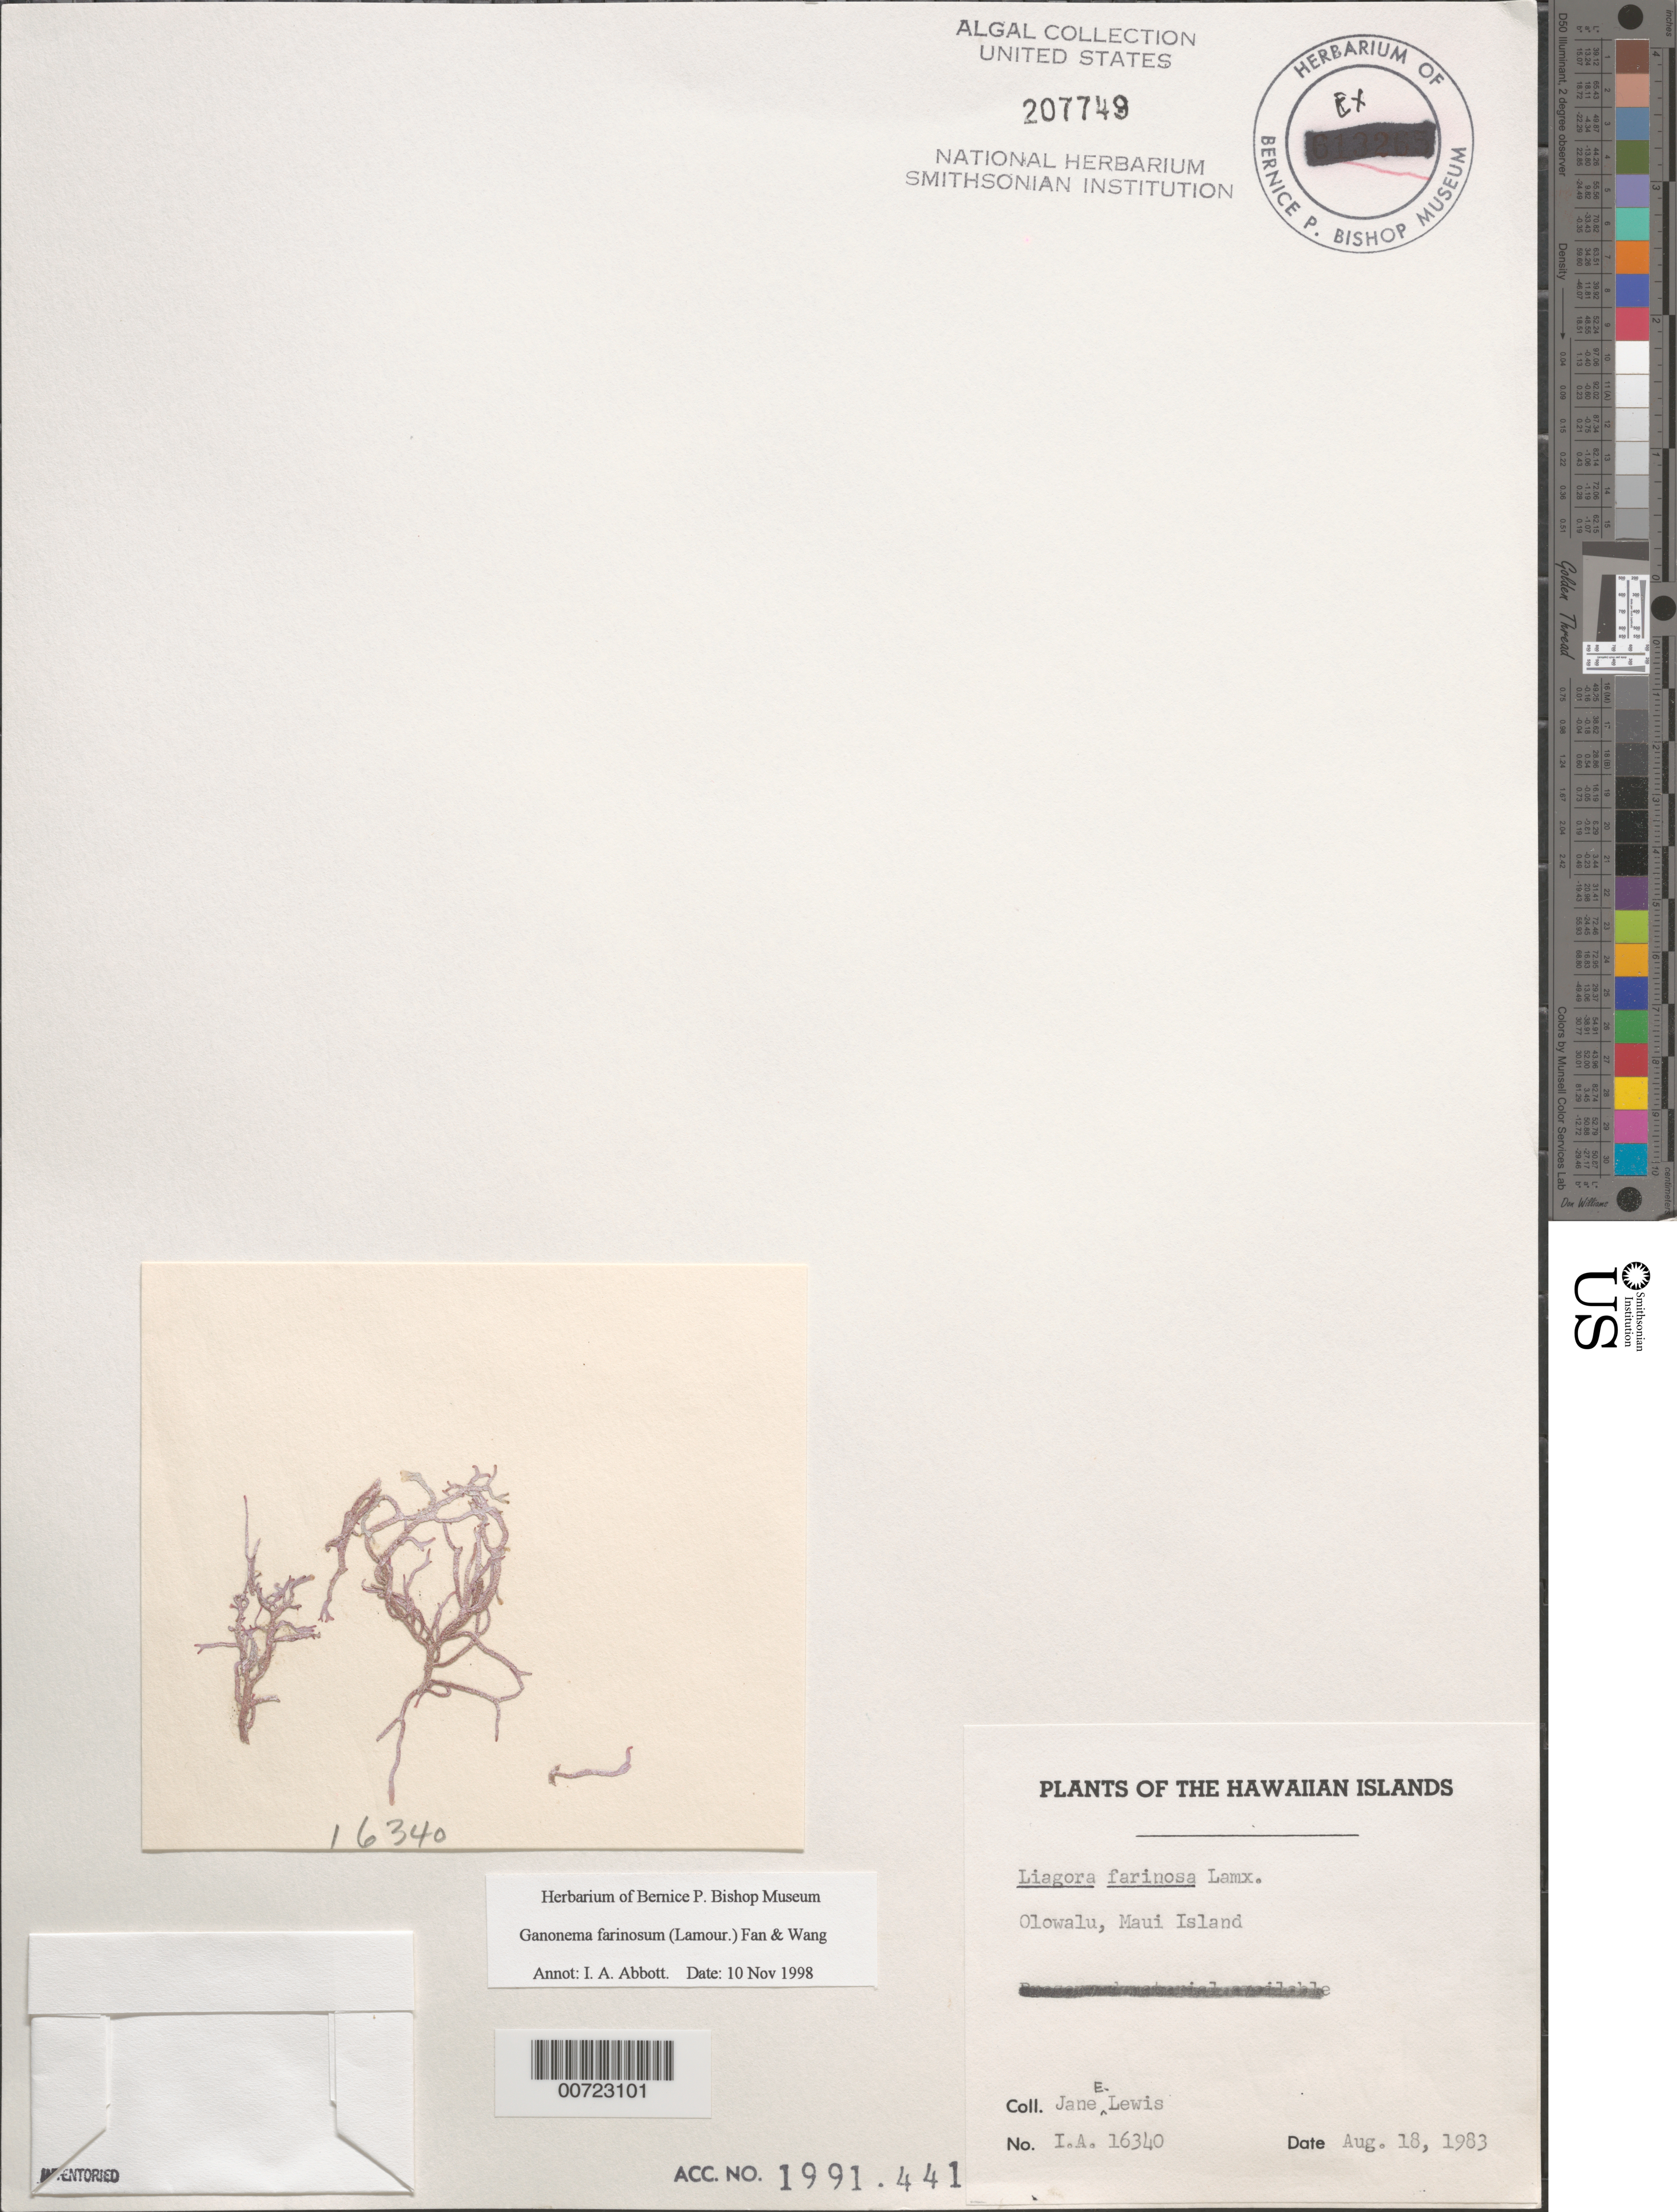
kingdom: Plantae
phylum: Rhodophyta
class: Florideophyceae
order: Nemaliales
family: Liagoraceae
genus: Ganonema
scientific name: Ganonema farinosum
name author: (J.V.Lamouroux) K.C. Fan & Yung C. Wang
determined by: Abbott, Isabella A.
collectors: J. Lewis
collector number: IAA 16340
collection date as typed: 18 Aug 1983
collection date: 1983-08-18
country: United States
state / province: Hawaii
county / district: Maui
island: Maui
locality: Olowalu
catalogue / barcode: US 207749